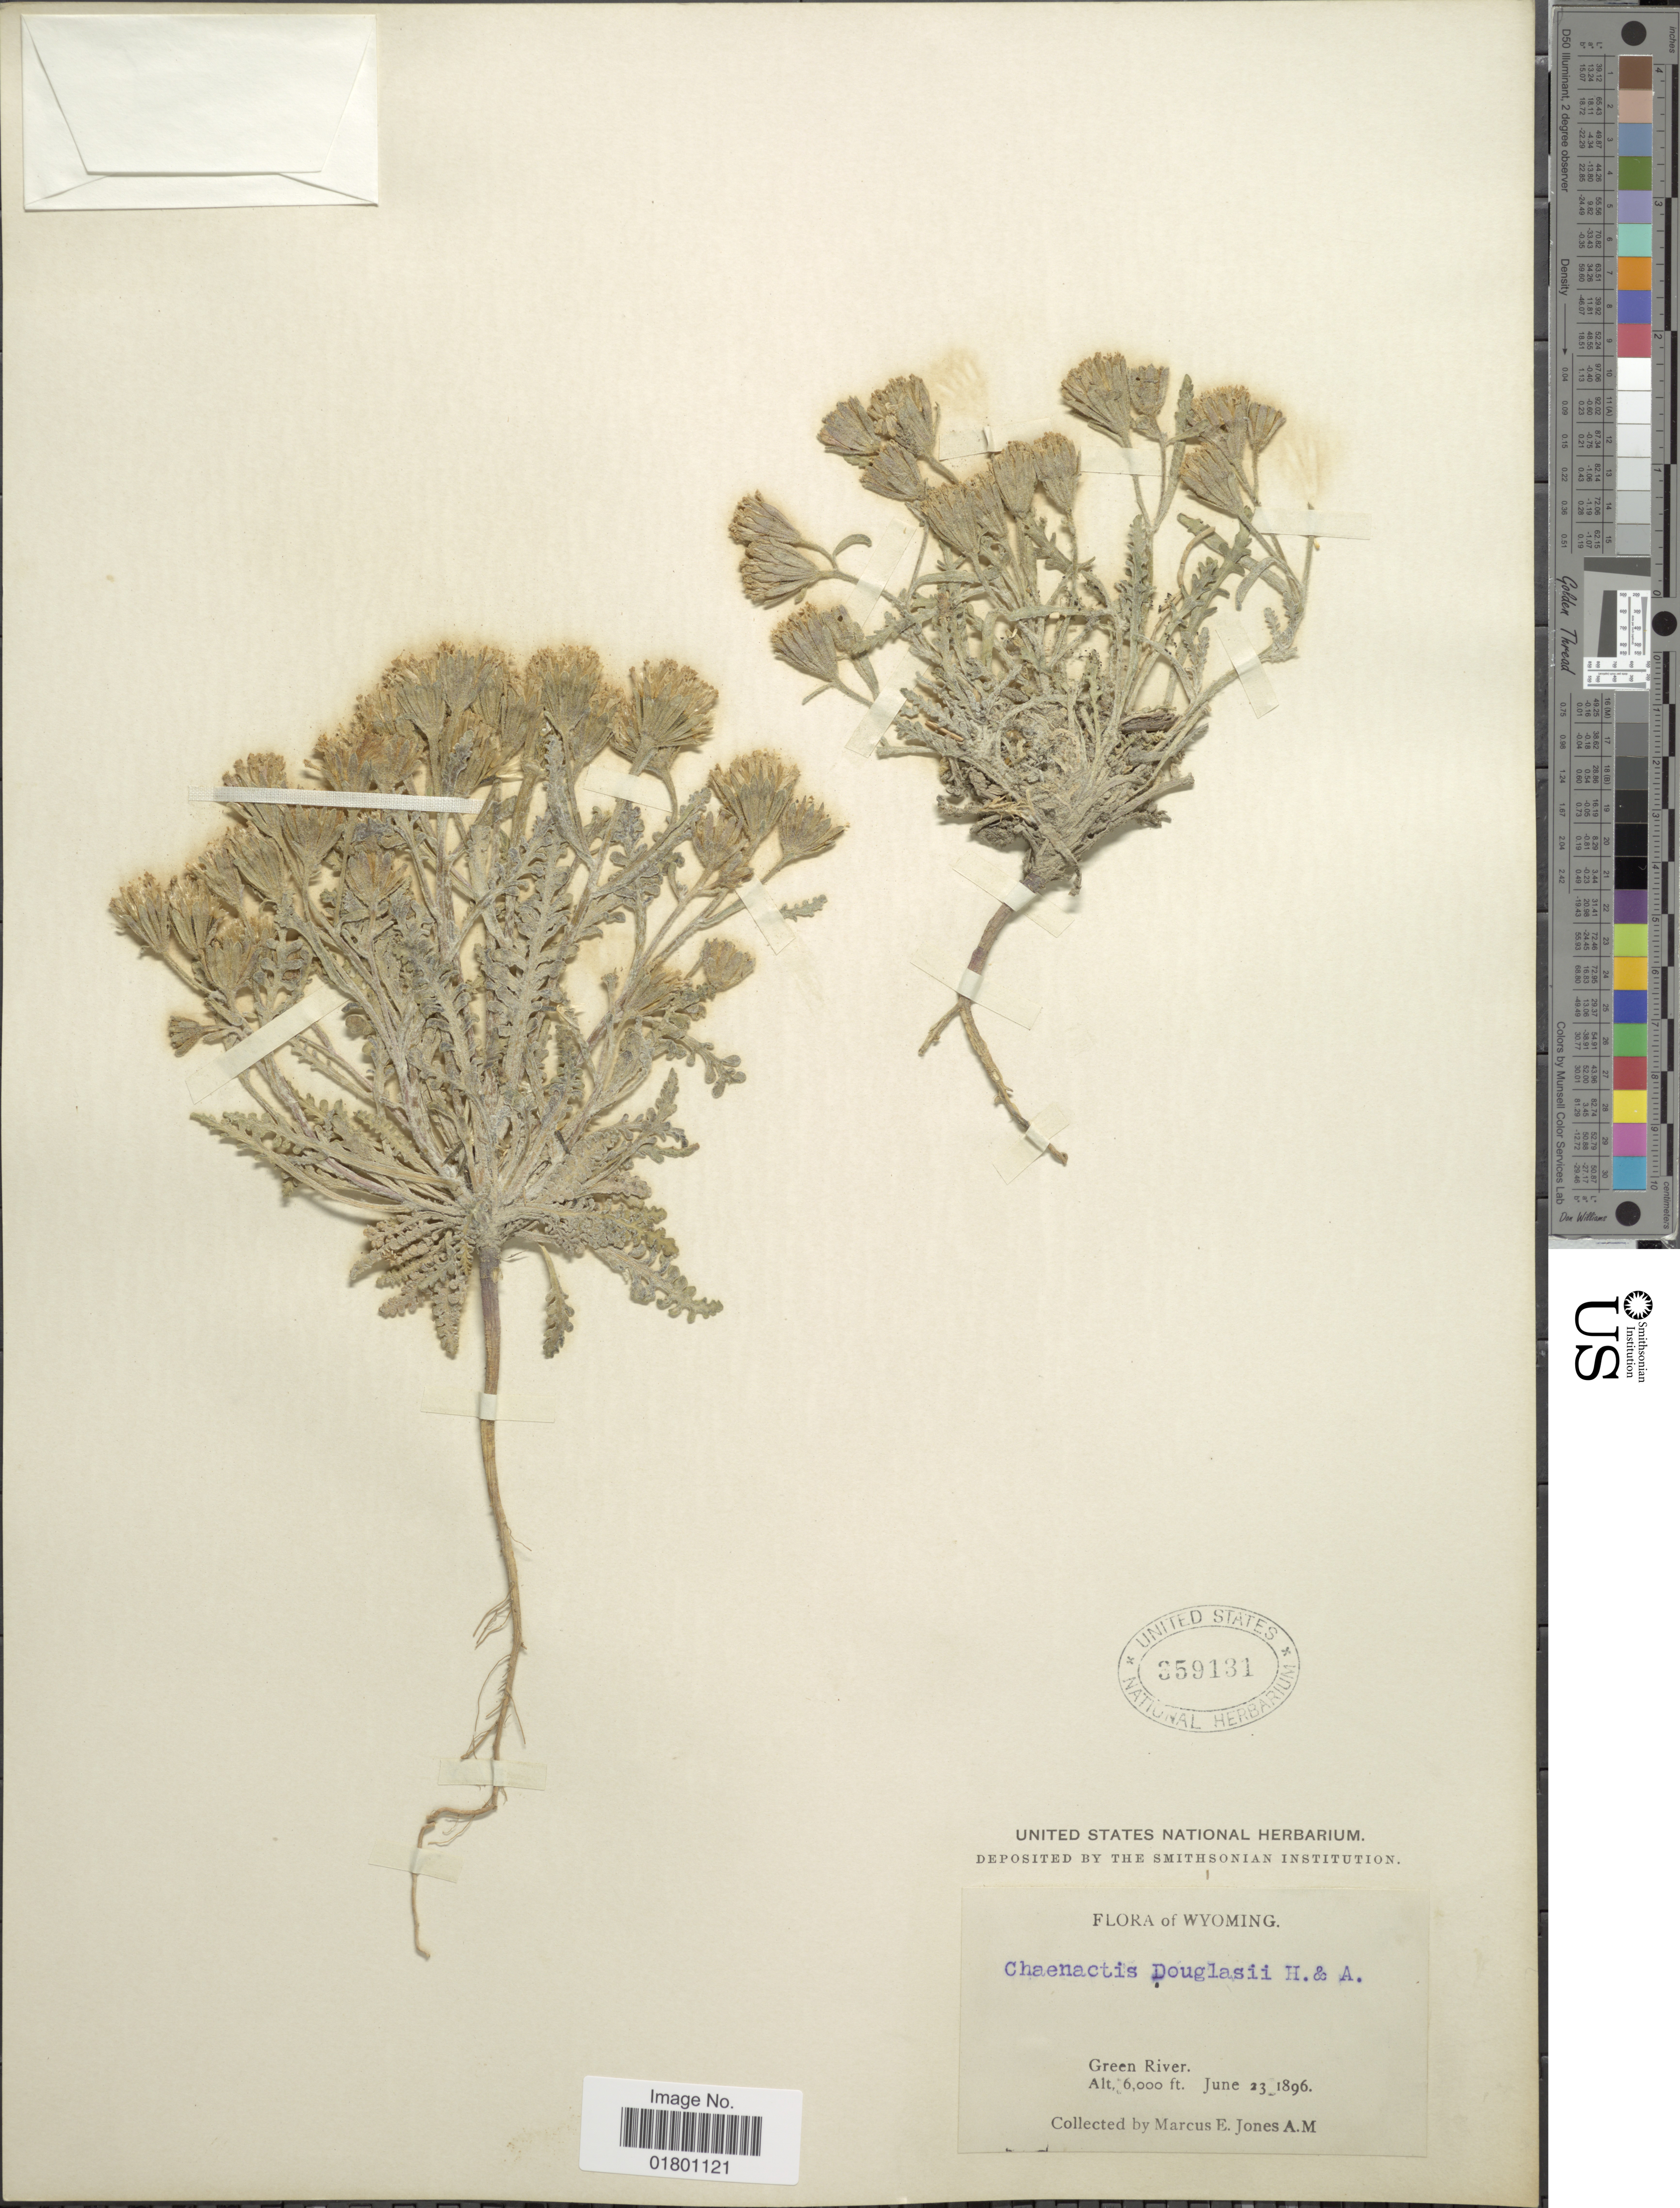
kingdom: Plantae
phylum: Tracheophyta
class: Magnoliopsida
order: Asterales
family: Asteraceae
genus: Chaenactis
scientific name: Chaenactis douglasii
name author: Hook. & Arn.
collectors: M. E. Jones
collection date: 1896-06-23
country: United States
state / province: Wyoming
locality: Green River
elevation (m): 1829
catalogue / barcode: US 359131